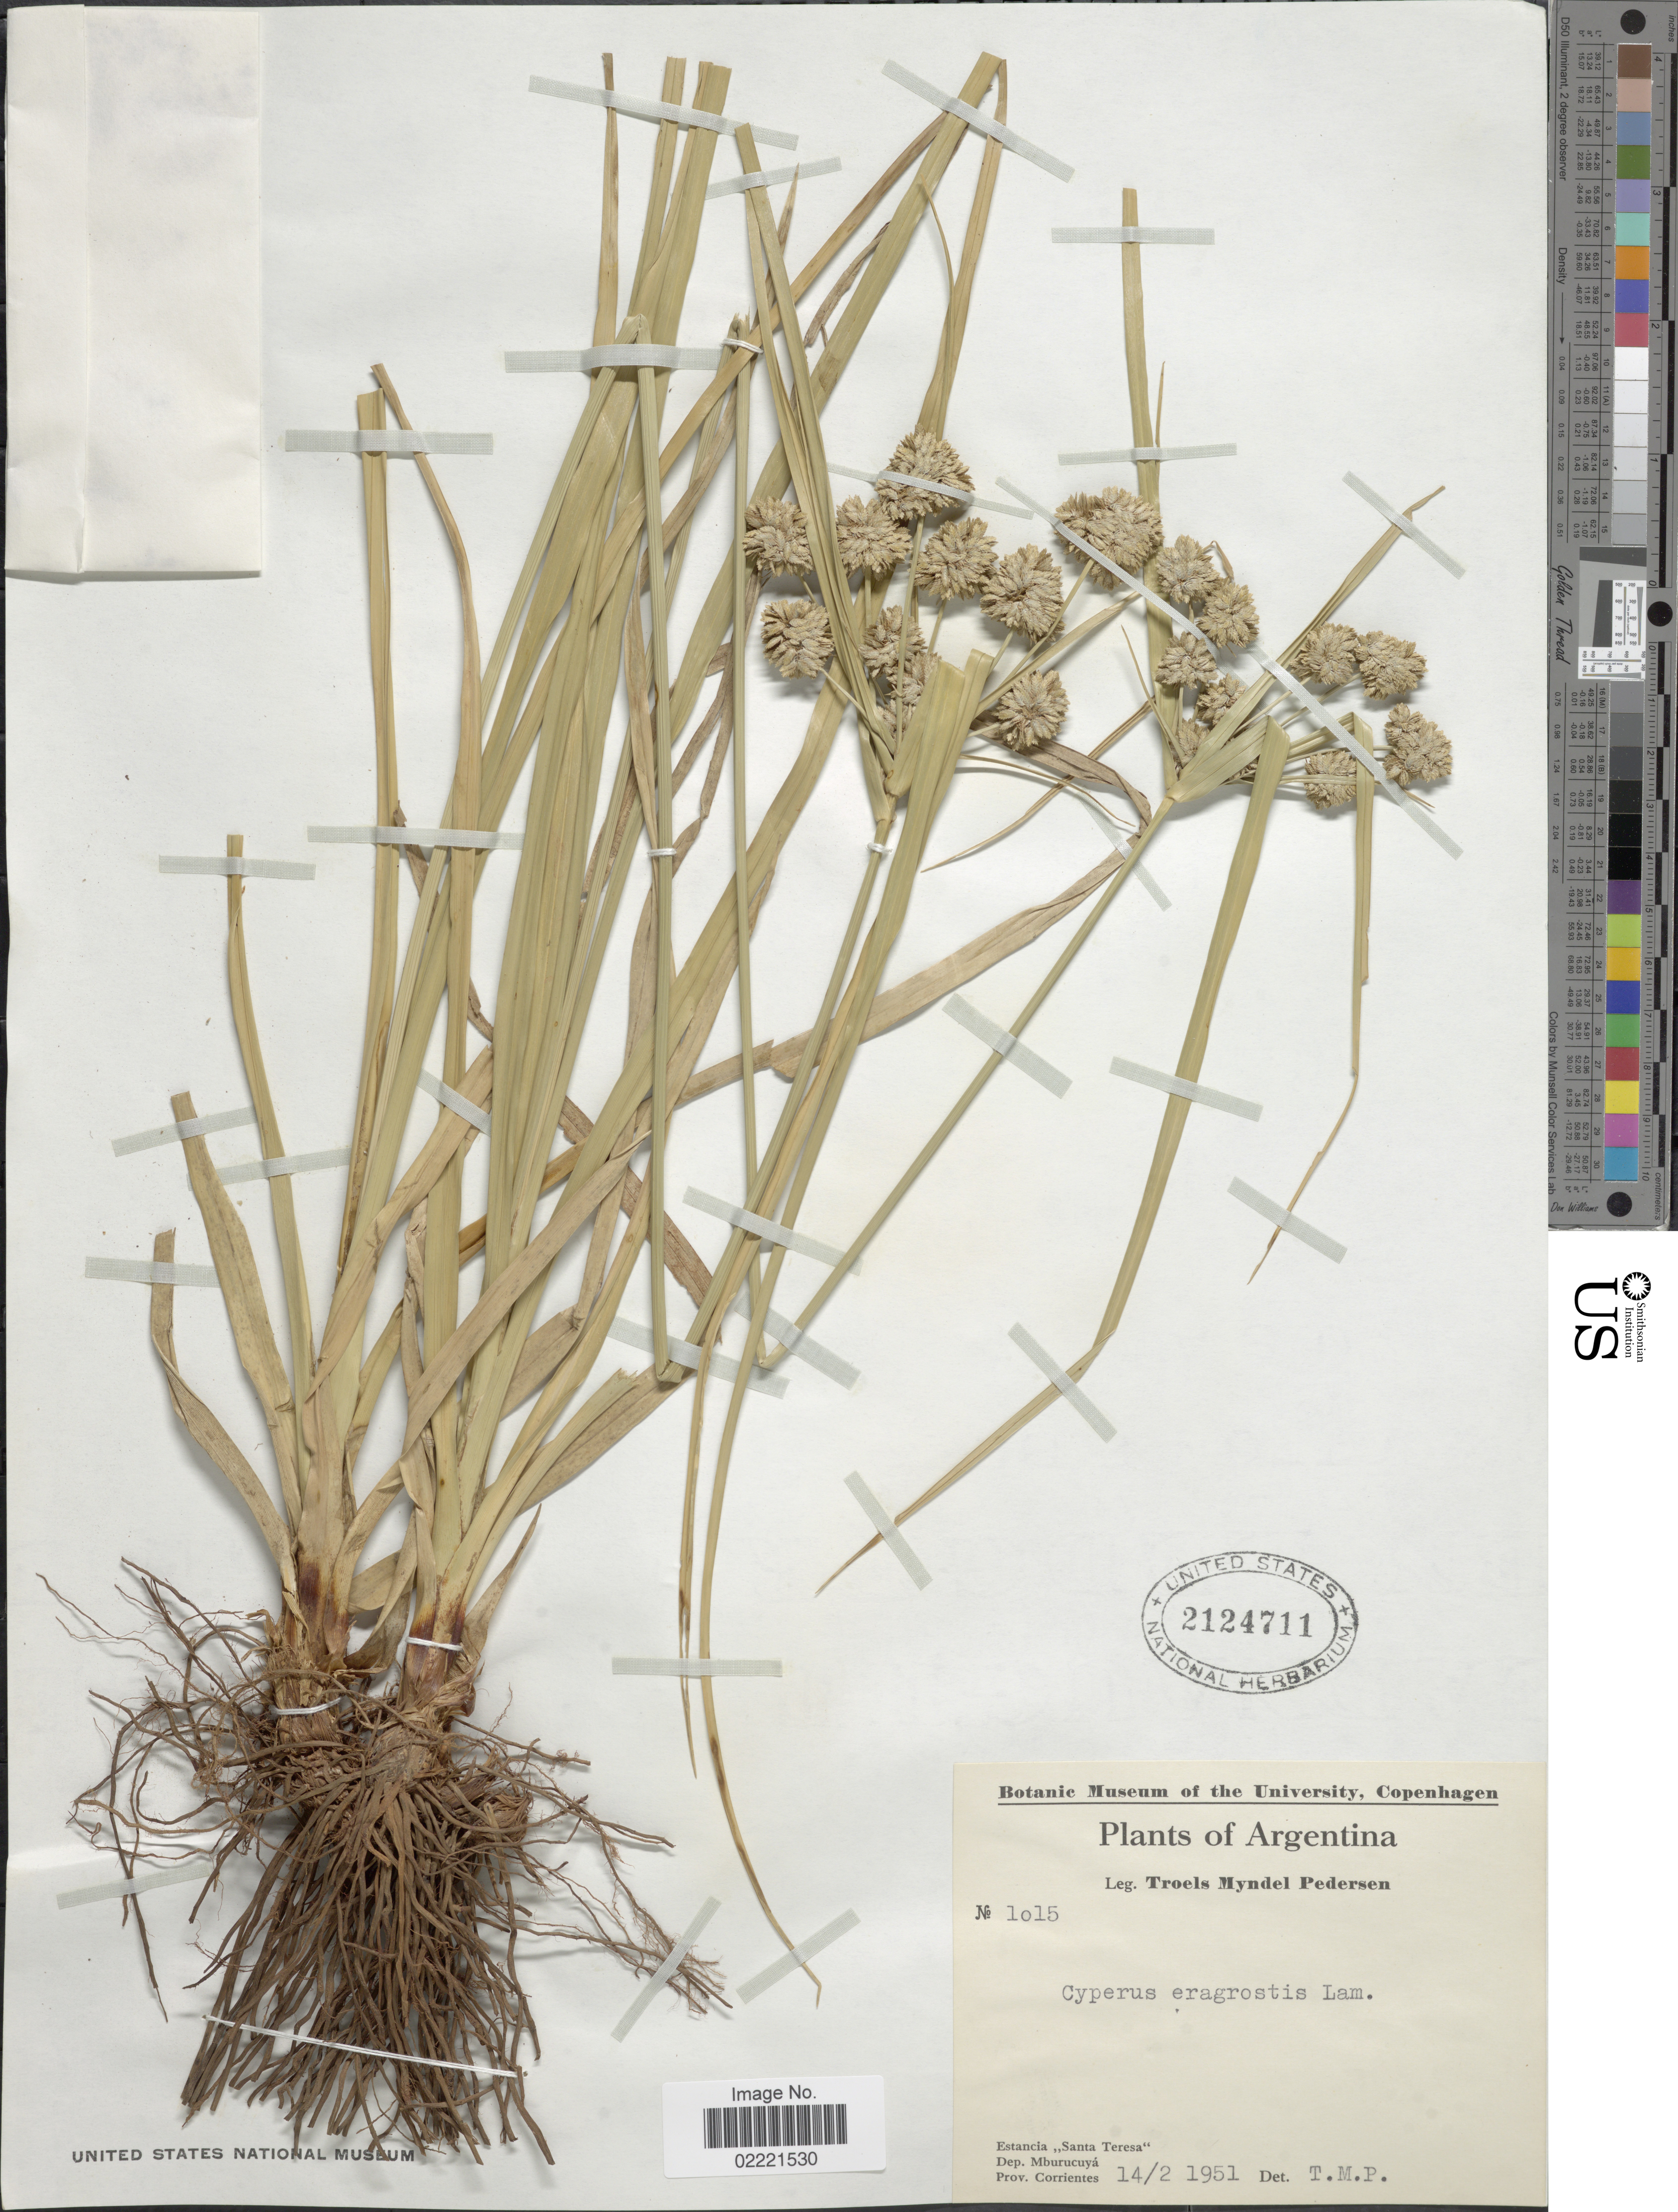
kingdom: Plantae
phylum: Tracheophyta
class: Liliopsida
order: Poales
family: Cyperaceae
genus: Cyperus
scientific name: Cyperus eragrostis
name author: Lam.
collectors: T. Pederson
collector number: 1015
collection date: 1951-02-14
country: Argentina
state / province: Corrientes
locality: Estancia "Santa Teresa" Dep. Mburucuya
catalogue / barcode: US 2124711